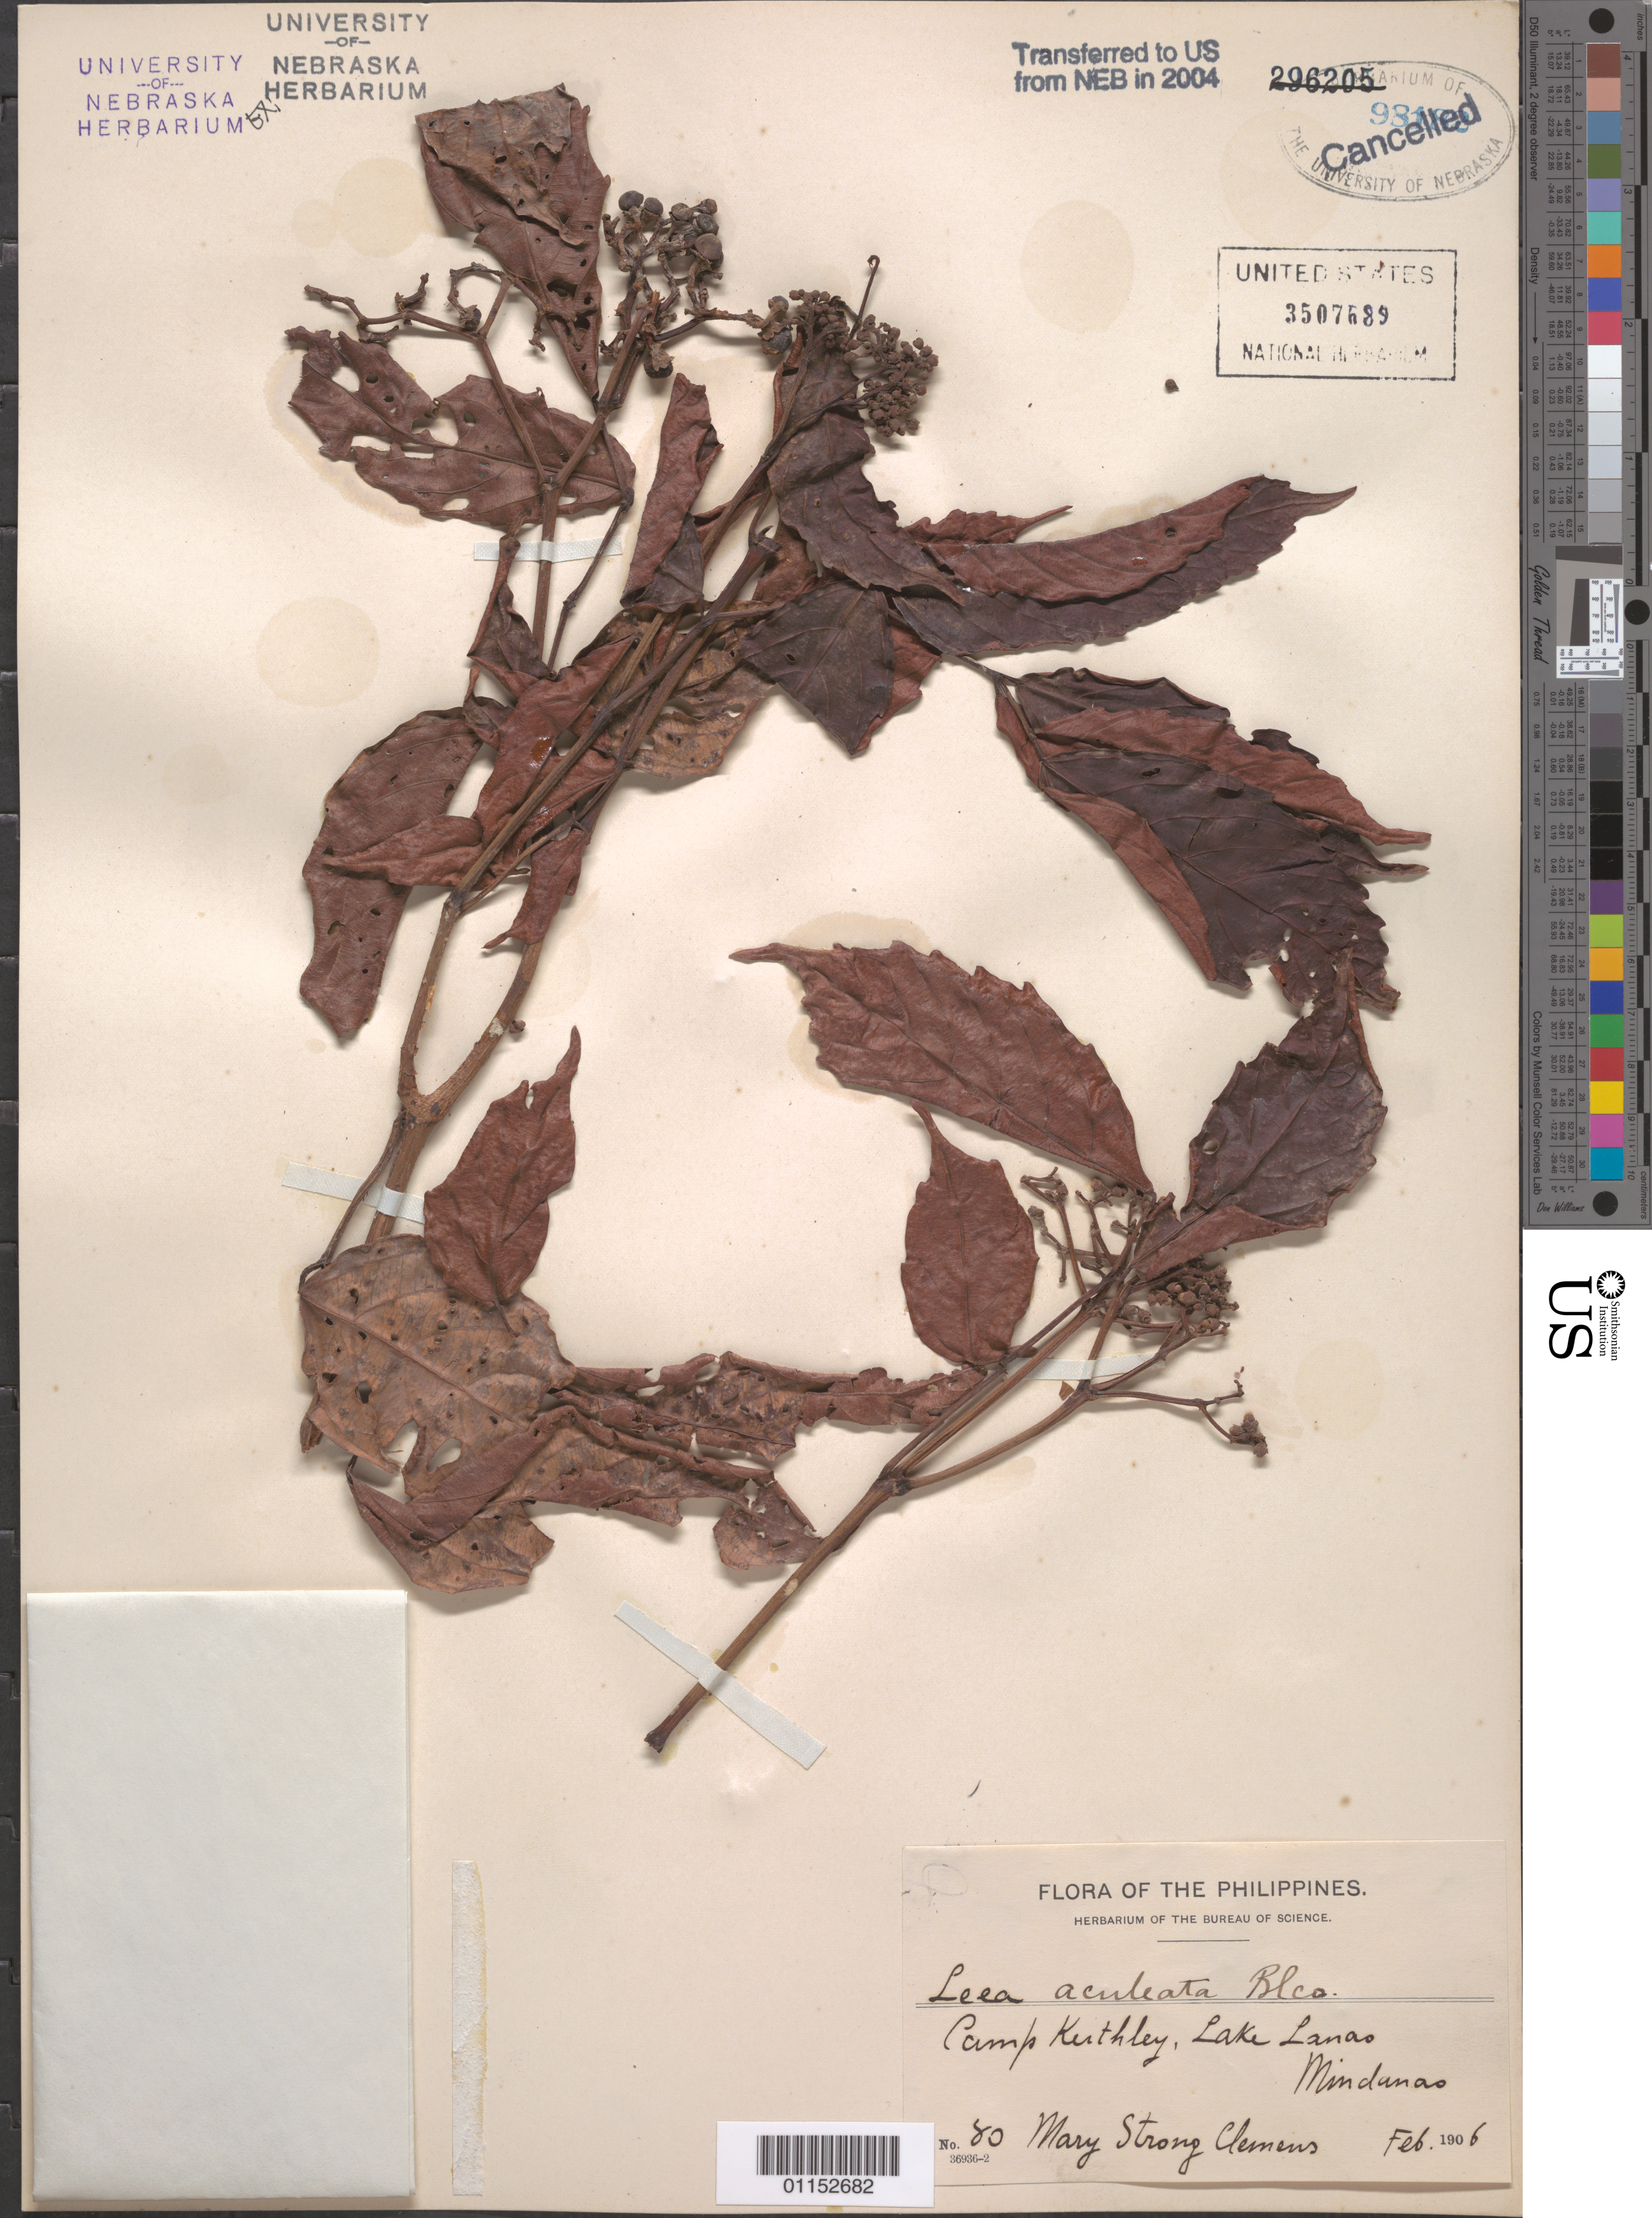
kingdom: Plantae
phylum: Tracheophyta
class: Magnoliopsida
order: Vitales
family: Vitaceae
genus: Leea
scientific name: Leea aculeata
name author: Blume ex Spreng.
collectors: M. S. Clemens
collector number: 80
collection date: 1906-02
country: Philippines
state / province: Muslim Mindanao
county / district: Lanao del Sur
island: Mindanao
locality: Camp Keithley, Lake Lanao.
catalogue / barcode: US 3507689